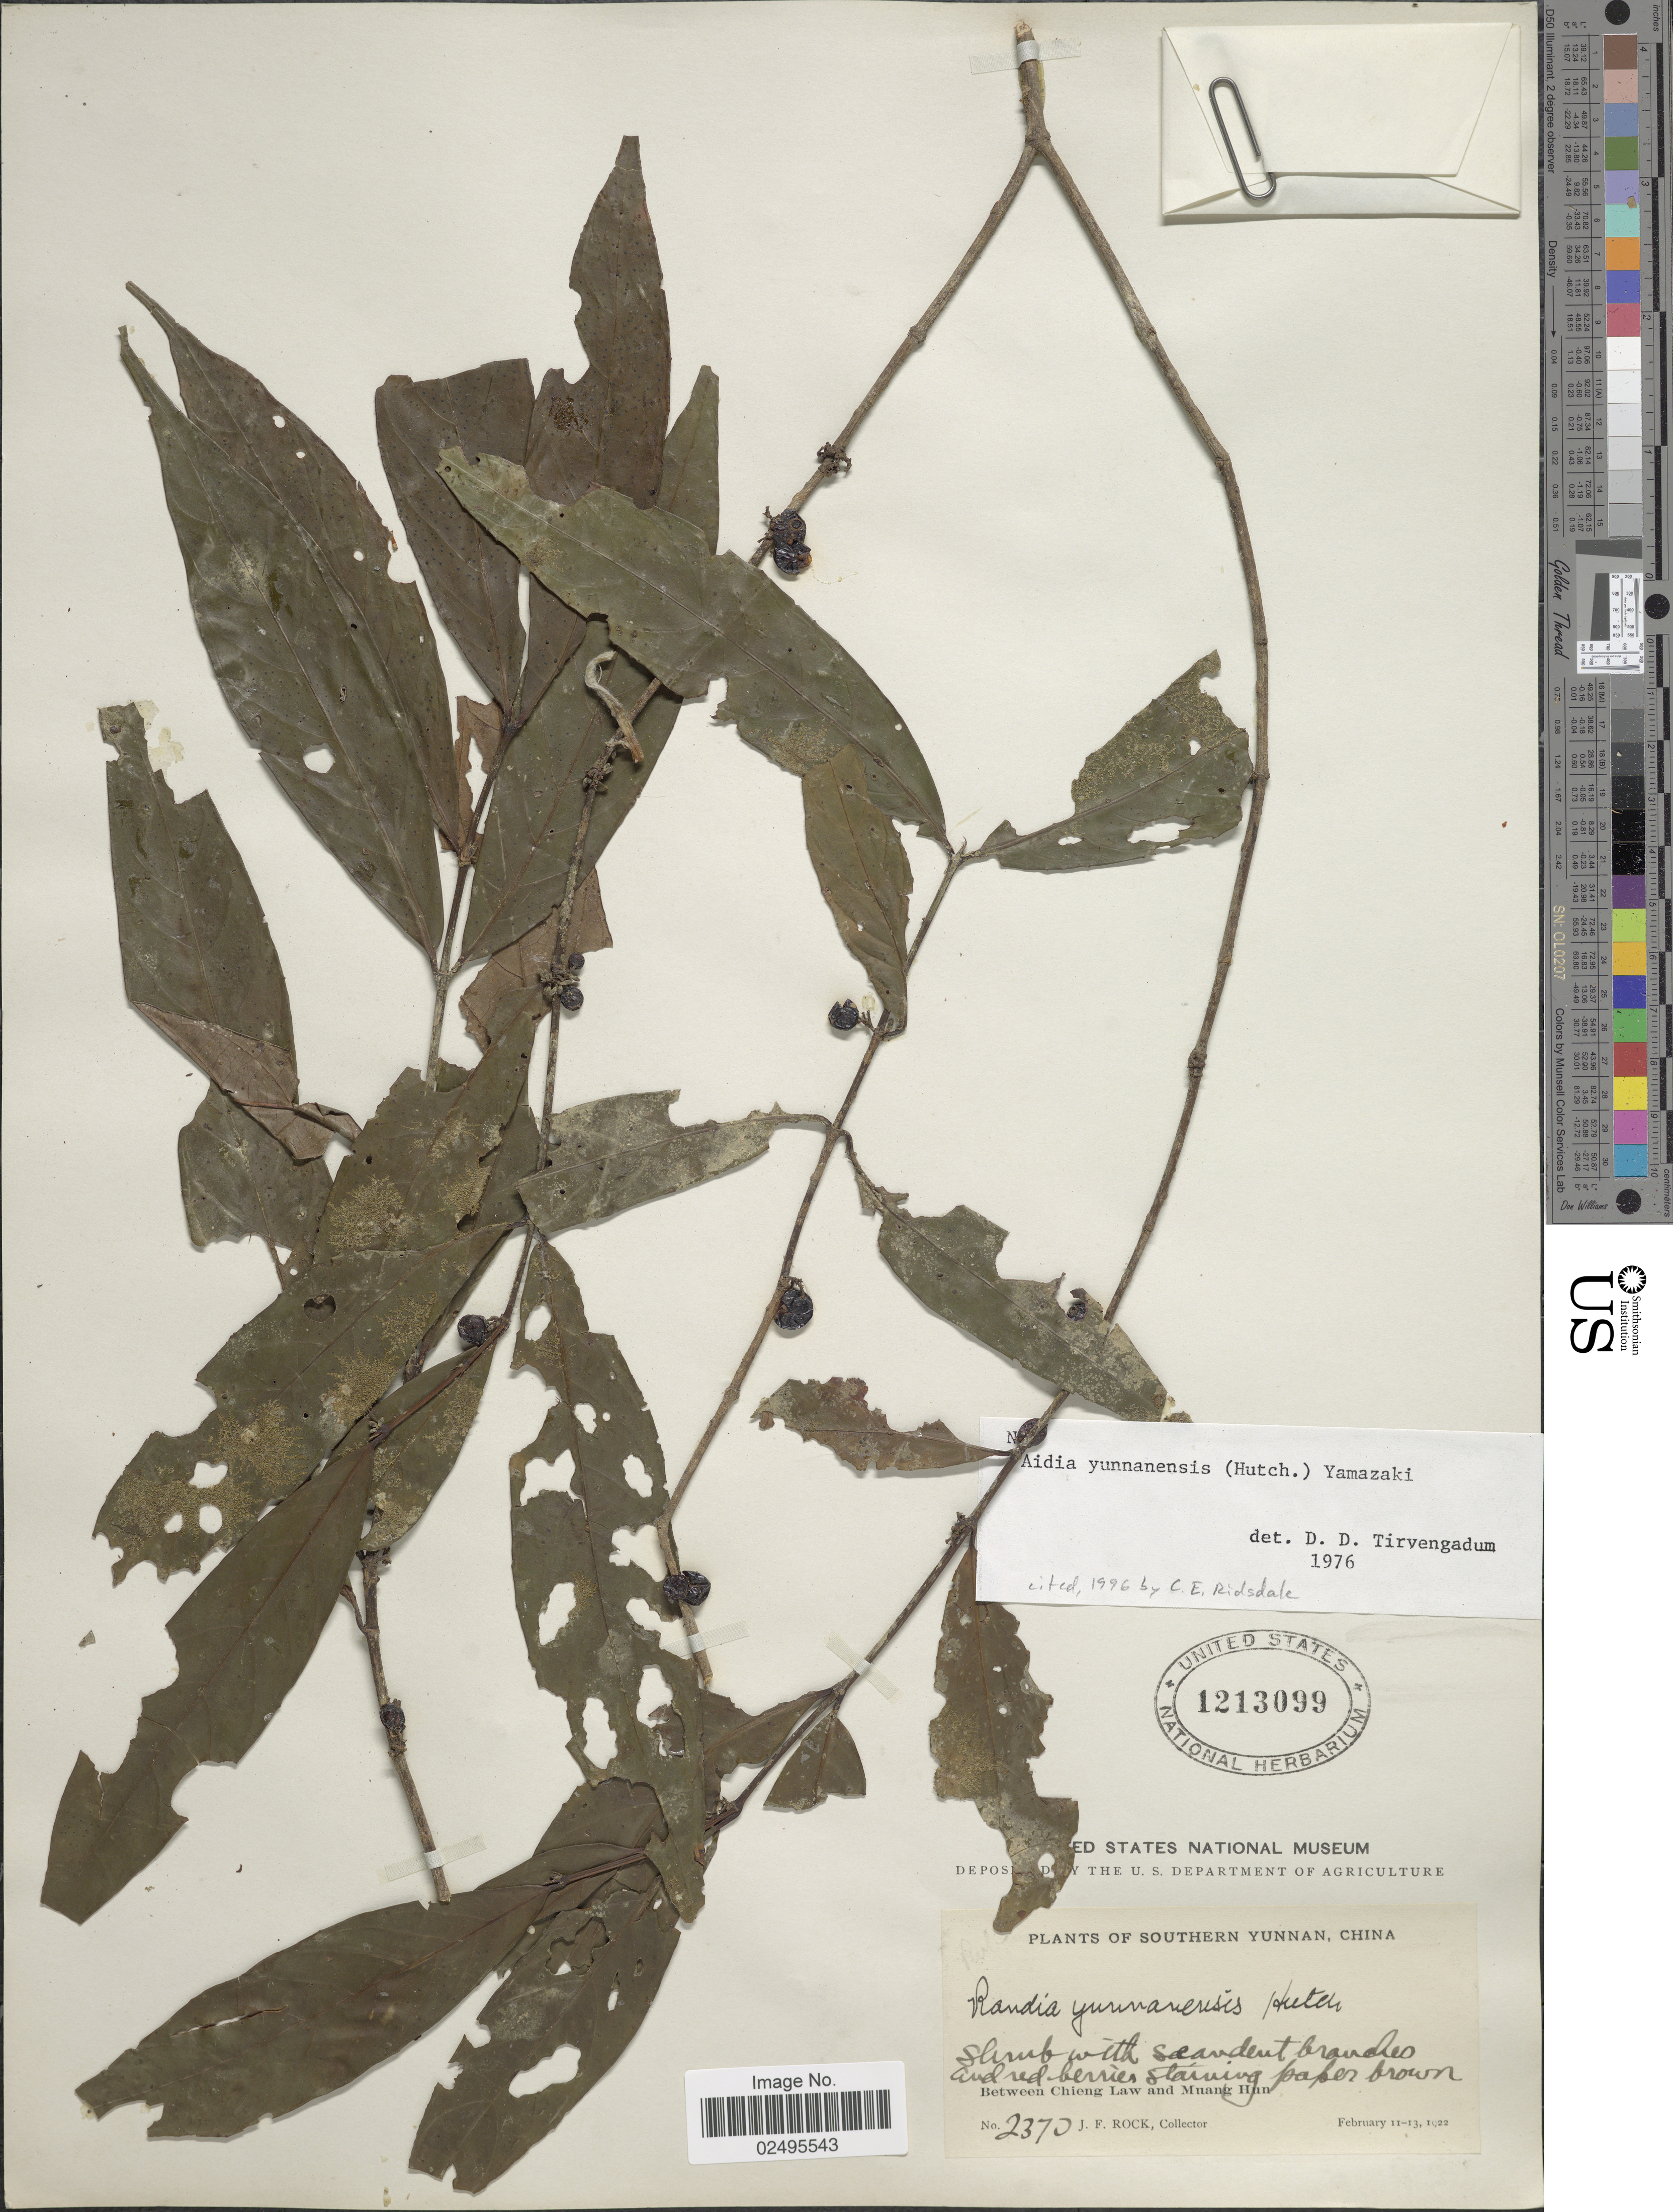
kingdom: Plantae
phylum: Tracheophyta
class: Magnoliopsida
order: Gentianales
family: Rubiaceae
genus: Aidia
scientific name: Aidia yunnanensis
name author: (Hutch.) T. Yamaz.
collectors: J. Rock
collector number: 2370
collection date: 1922-02-11/1922-02-13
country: China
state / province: Yunnan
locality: Southern Yunnan, between Chieng Law and Muang Hun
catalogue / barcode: US 1213099